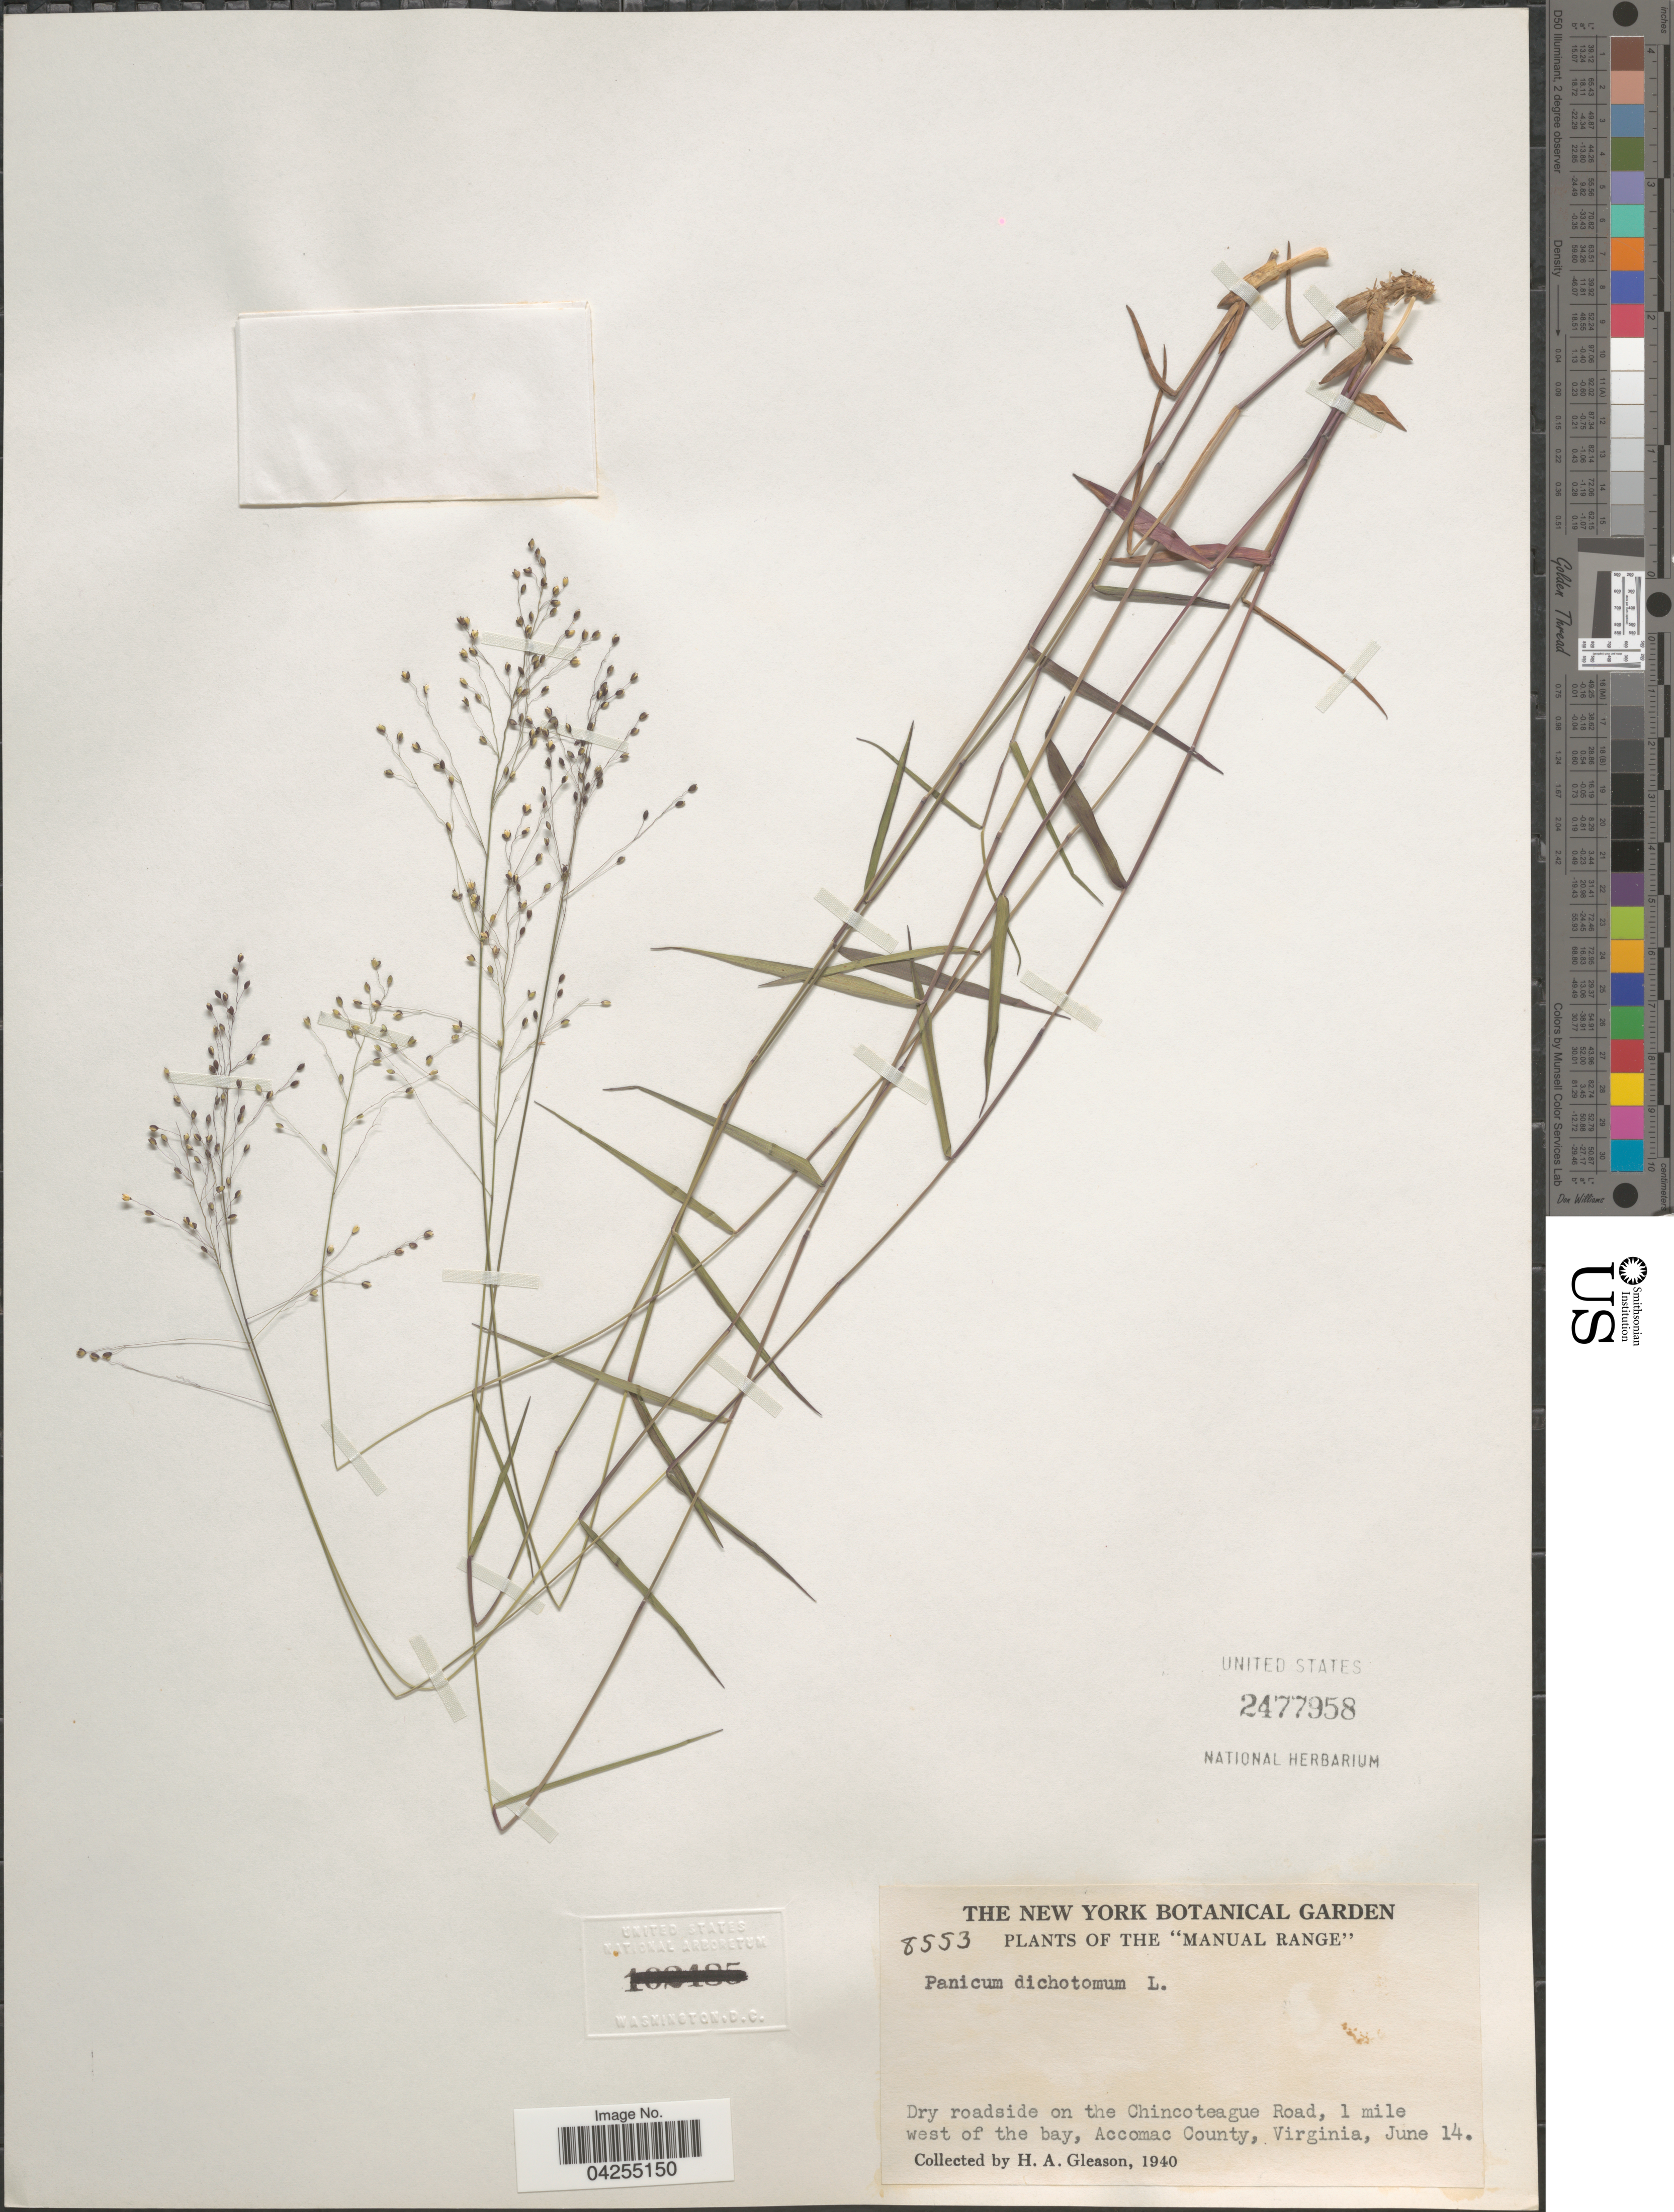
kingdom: Plantae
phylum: Tracheophyta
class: Liliopsida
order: Poales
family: Poaceae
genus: Dichanthelium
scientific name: Dichanthelium dichotomum var. dichotomum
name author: (L.) Gould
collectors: H. A. Gleason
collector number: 8553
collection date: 1940-06-14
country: United States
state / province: Virginia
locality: Manual Range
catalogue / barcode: US 2477958